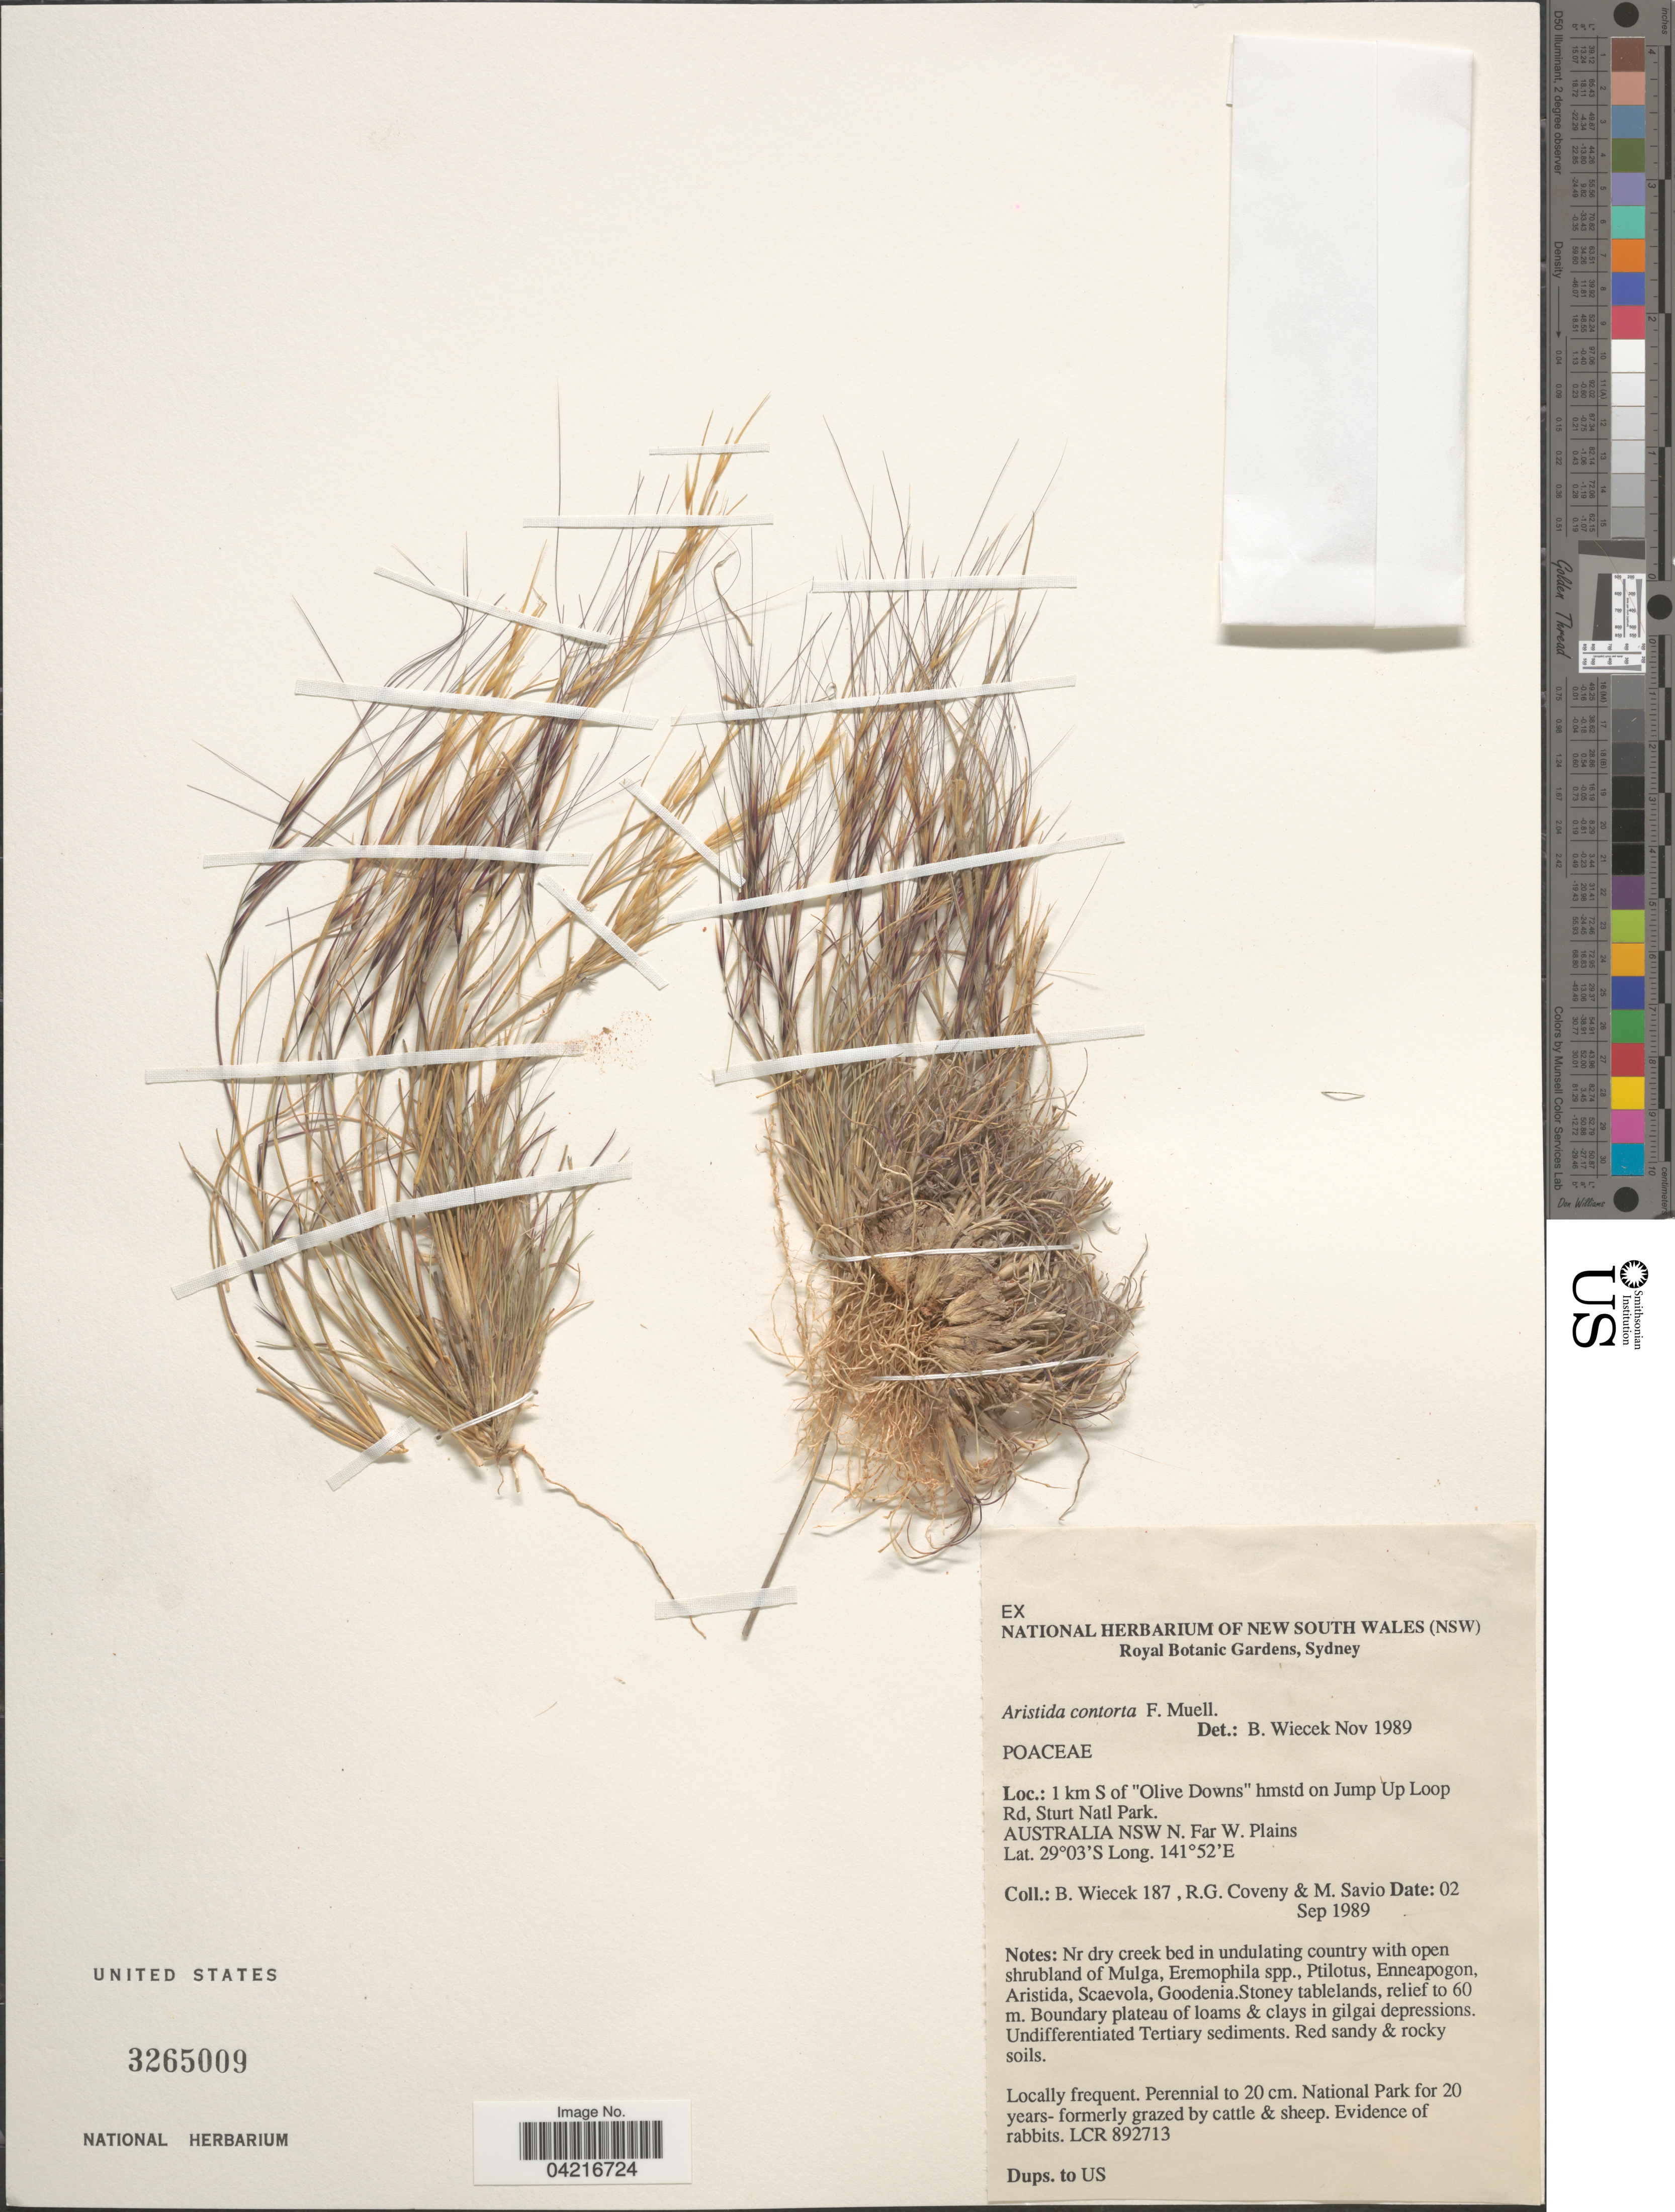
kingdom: Plantae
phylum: Tracheophyta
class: Liliopsida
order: Poales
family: Poaceae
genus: Aristida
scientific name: Aristida contorta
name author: F. Muell.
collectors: Hind, P. D. (Determiner), Wiecek, B. (Determiner), R. Coveny & M. Savio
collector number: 187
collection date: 1989-09-02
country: Australia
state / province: New South Wales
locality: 1 km S of "Olive Downs" hmstd on Jump Up Loop Rd, Sturt Natl Park. N. Far W. Plains.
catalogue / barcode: US 3265009